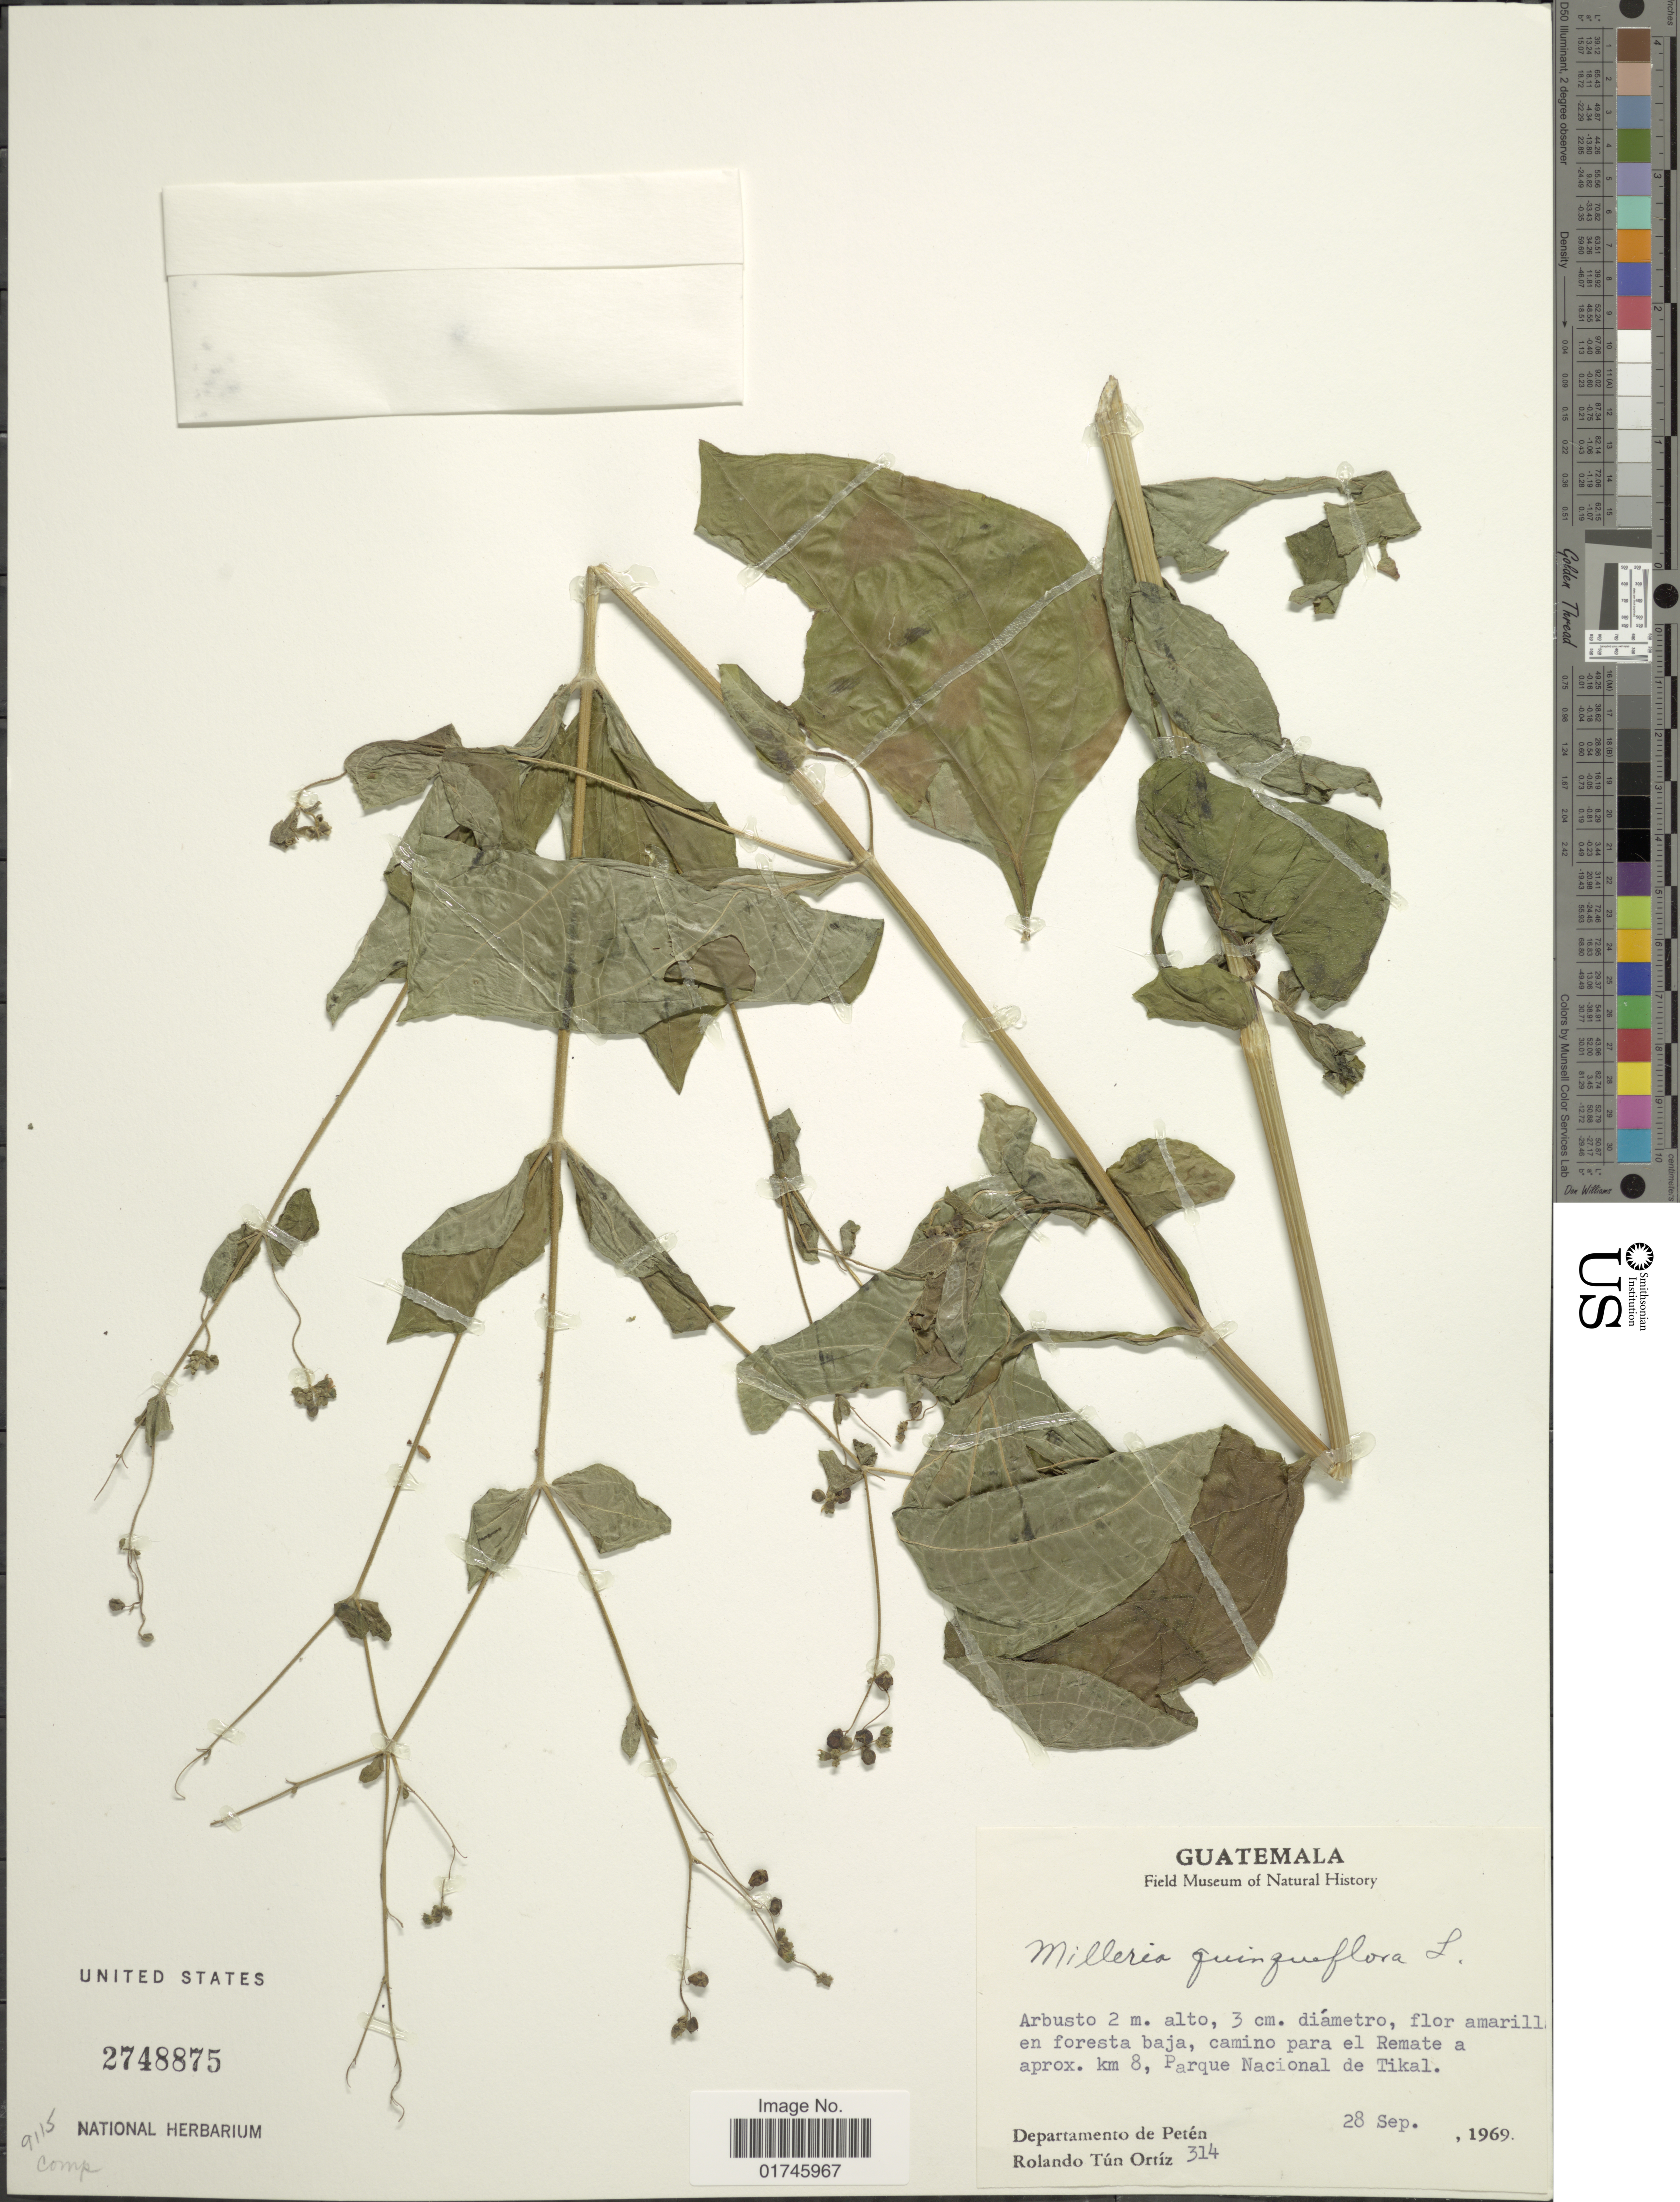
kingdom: Plantae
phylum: Tracheophyta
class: Magnoliopsida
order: Asterales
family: Asteraceae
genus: Milleria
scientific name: Milleria quinqueflora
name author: L.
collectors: R. Tún Ortíz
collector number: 314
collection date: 1969-09-28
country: Guatemala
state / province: El Petén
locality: Guetemala. Camino para el Remate a aprox. km 8, Parque Nacional de Tikal. Departamento de Peten,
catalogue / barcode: US 2748875